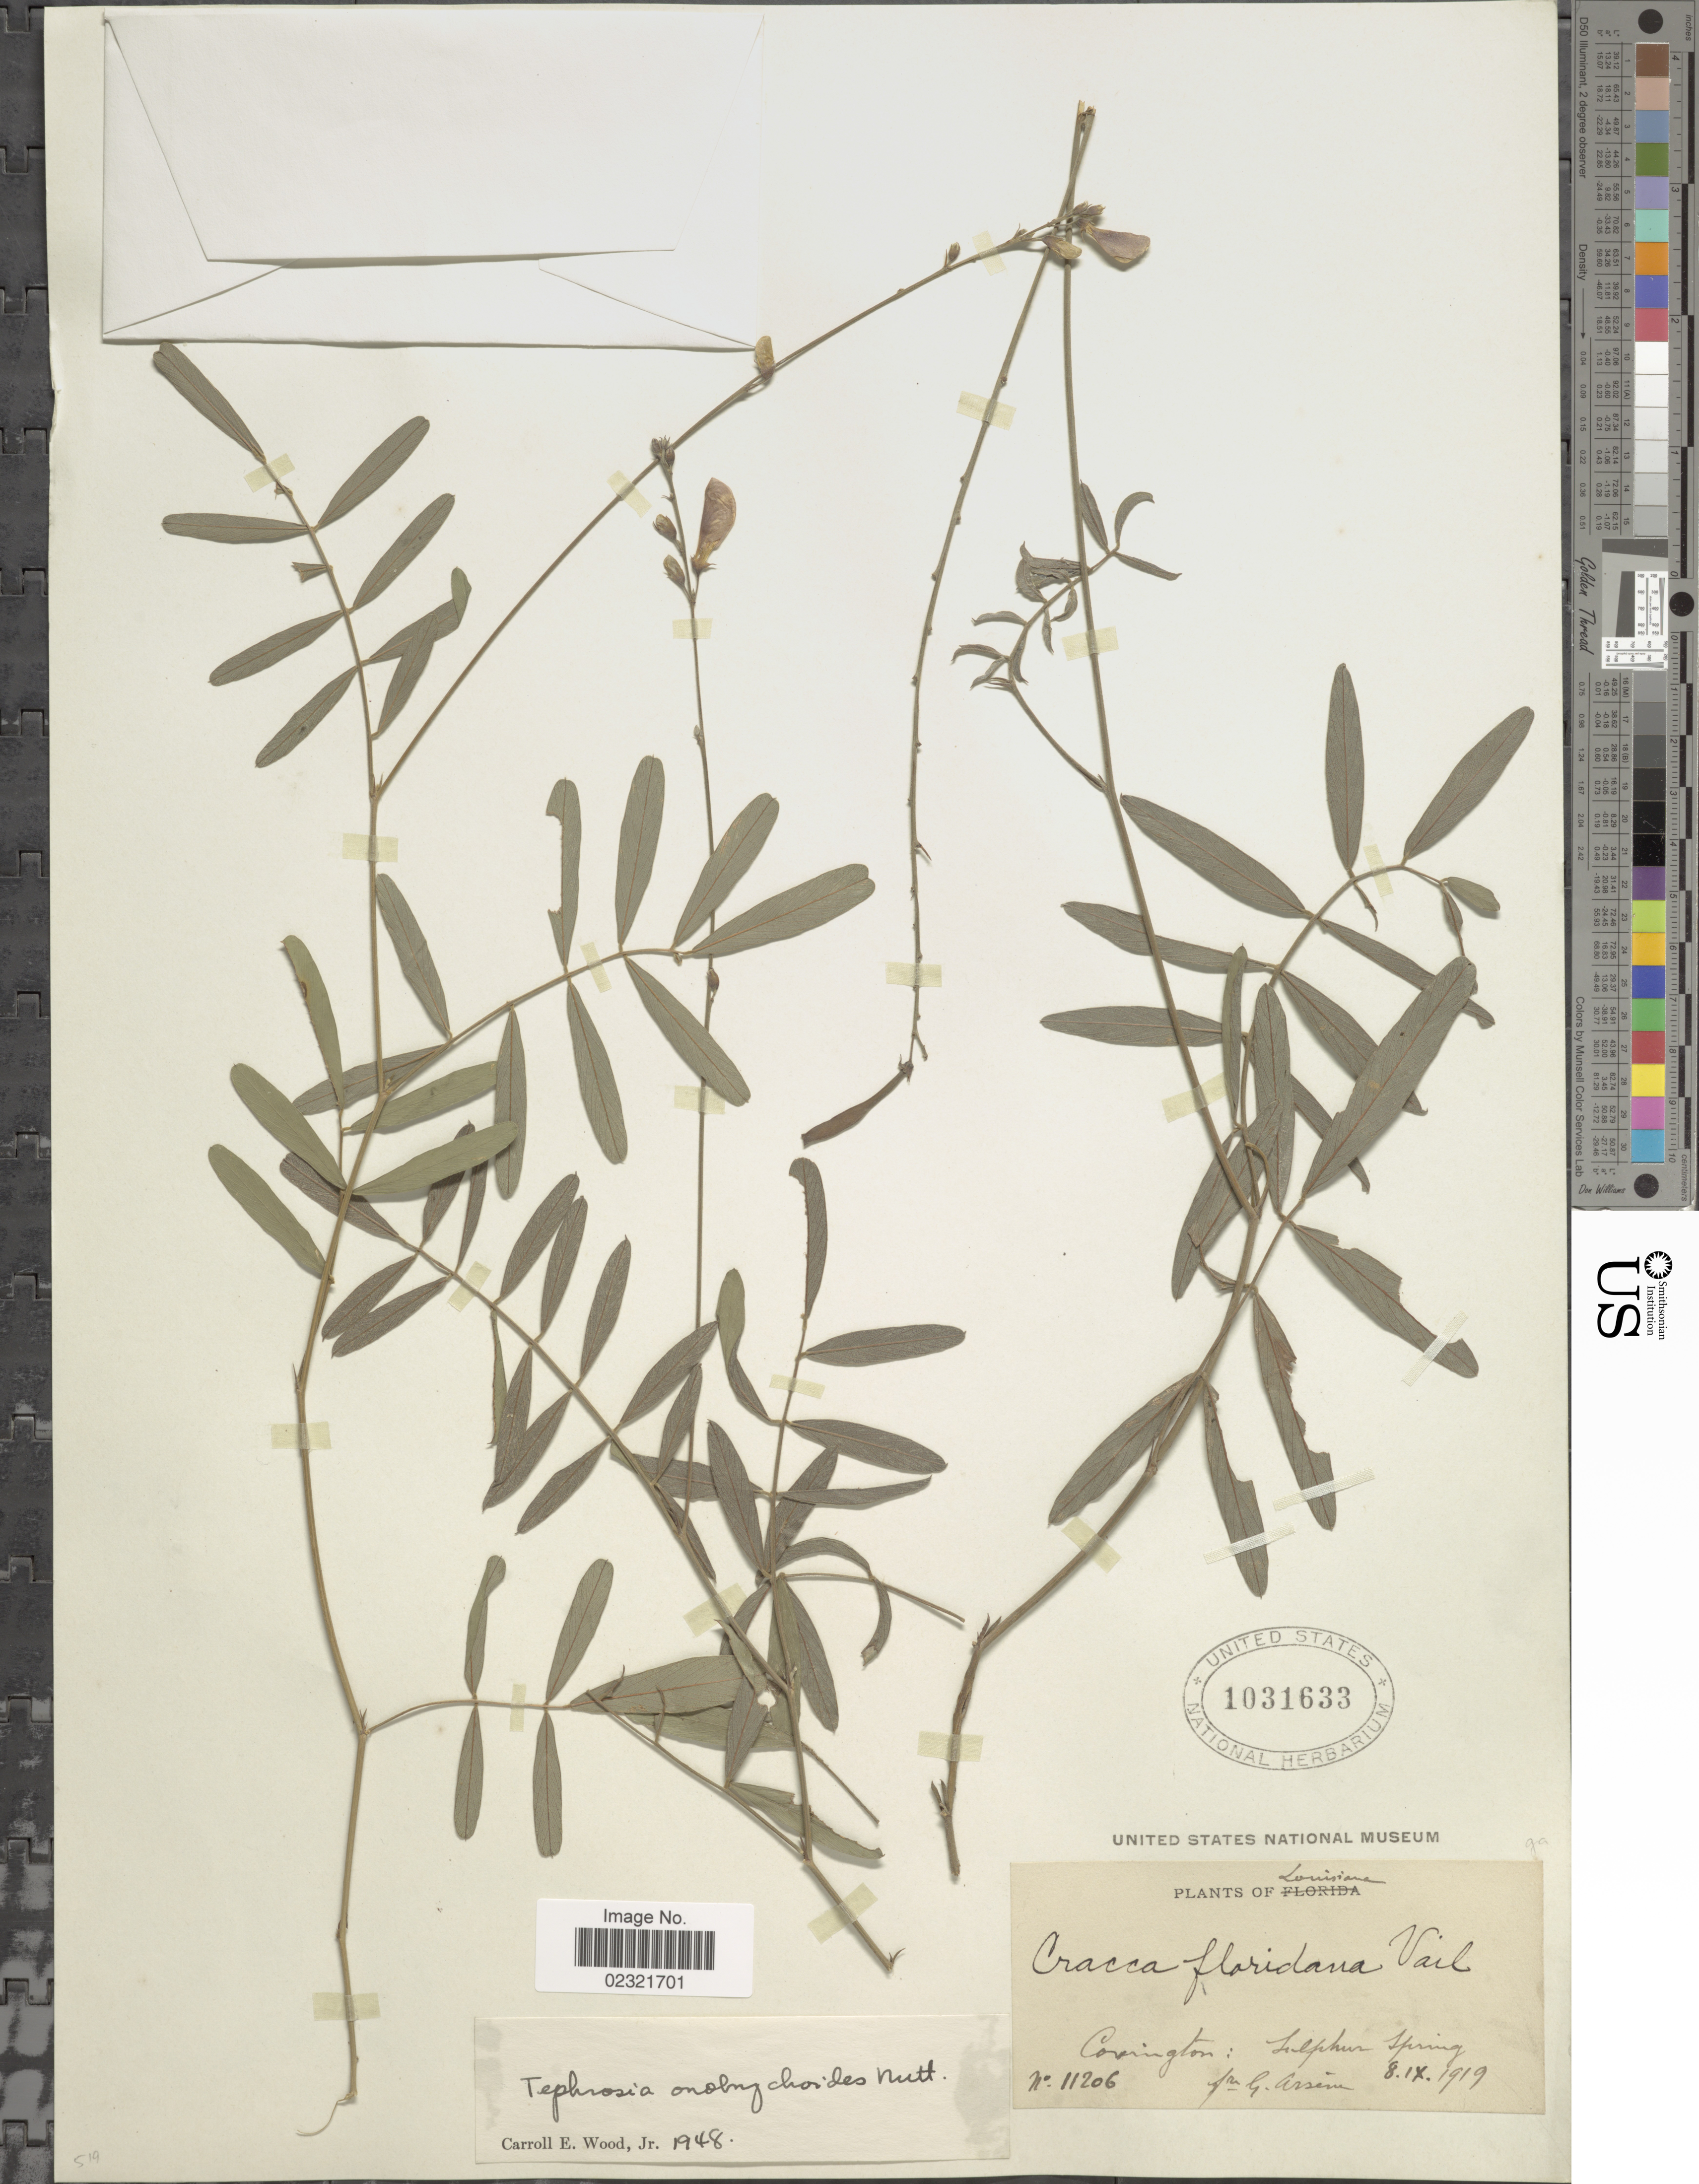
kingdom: Plantae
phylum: Tracheophyta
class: Magnoliopsida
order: Fabales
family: Fabaceae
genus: Tephrosia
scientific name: Tephrosia onobrychoides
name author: Nutt.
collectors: Bro. G. Arsène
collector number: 11206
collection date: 1919-09-08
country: United States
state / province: Louisiana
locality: Covington: Sulphur Spring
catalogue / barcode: US 1031633